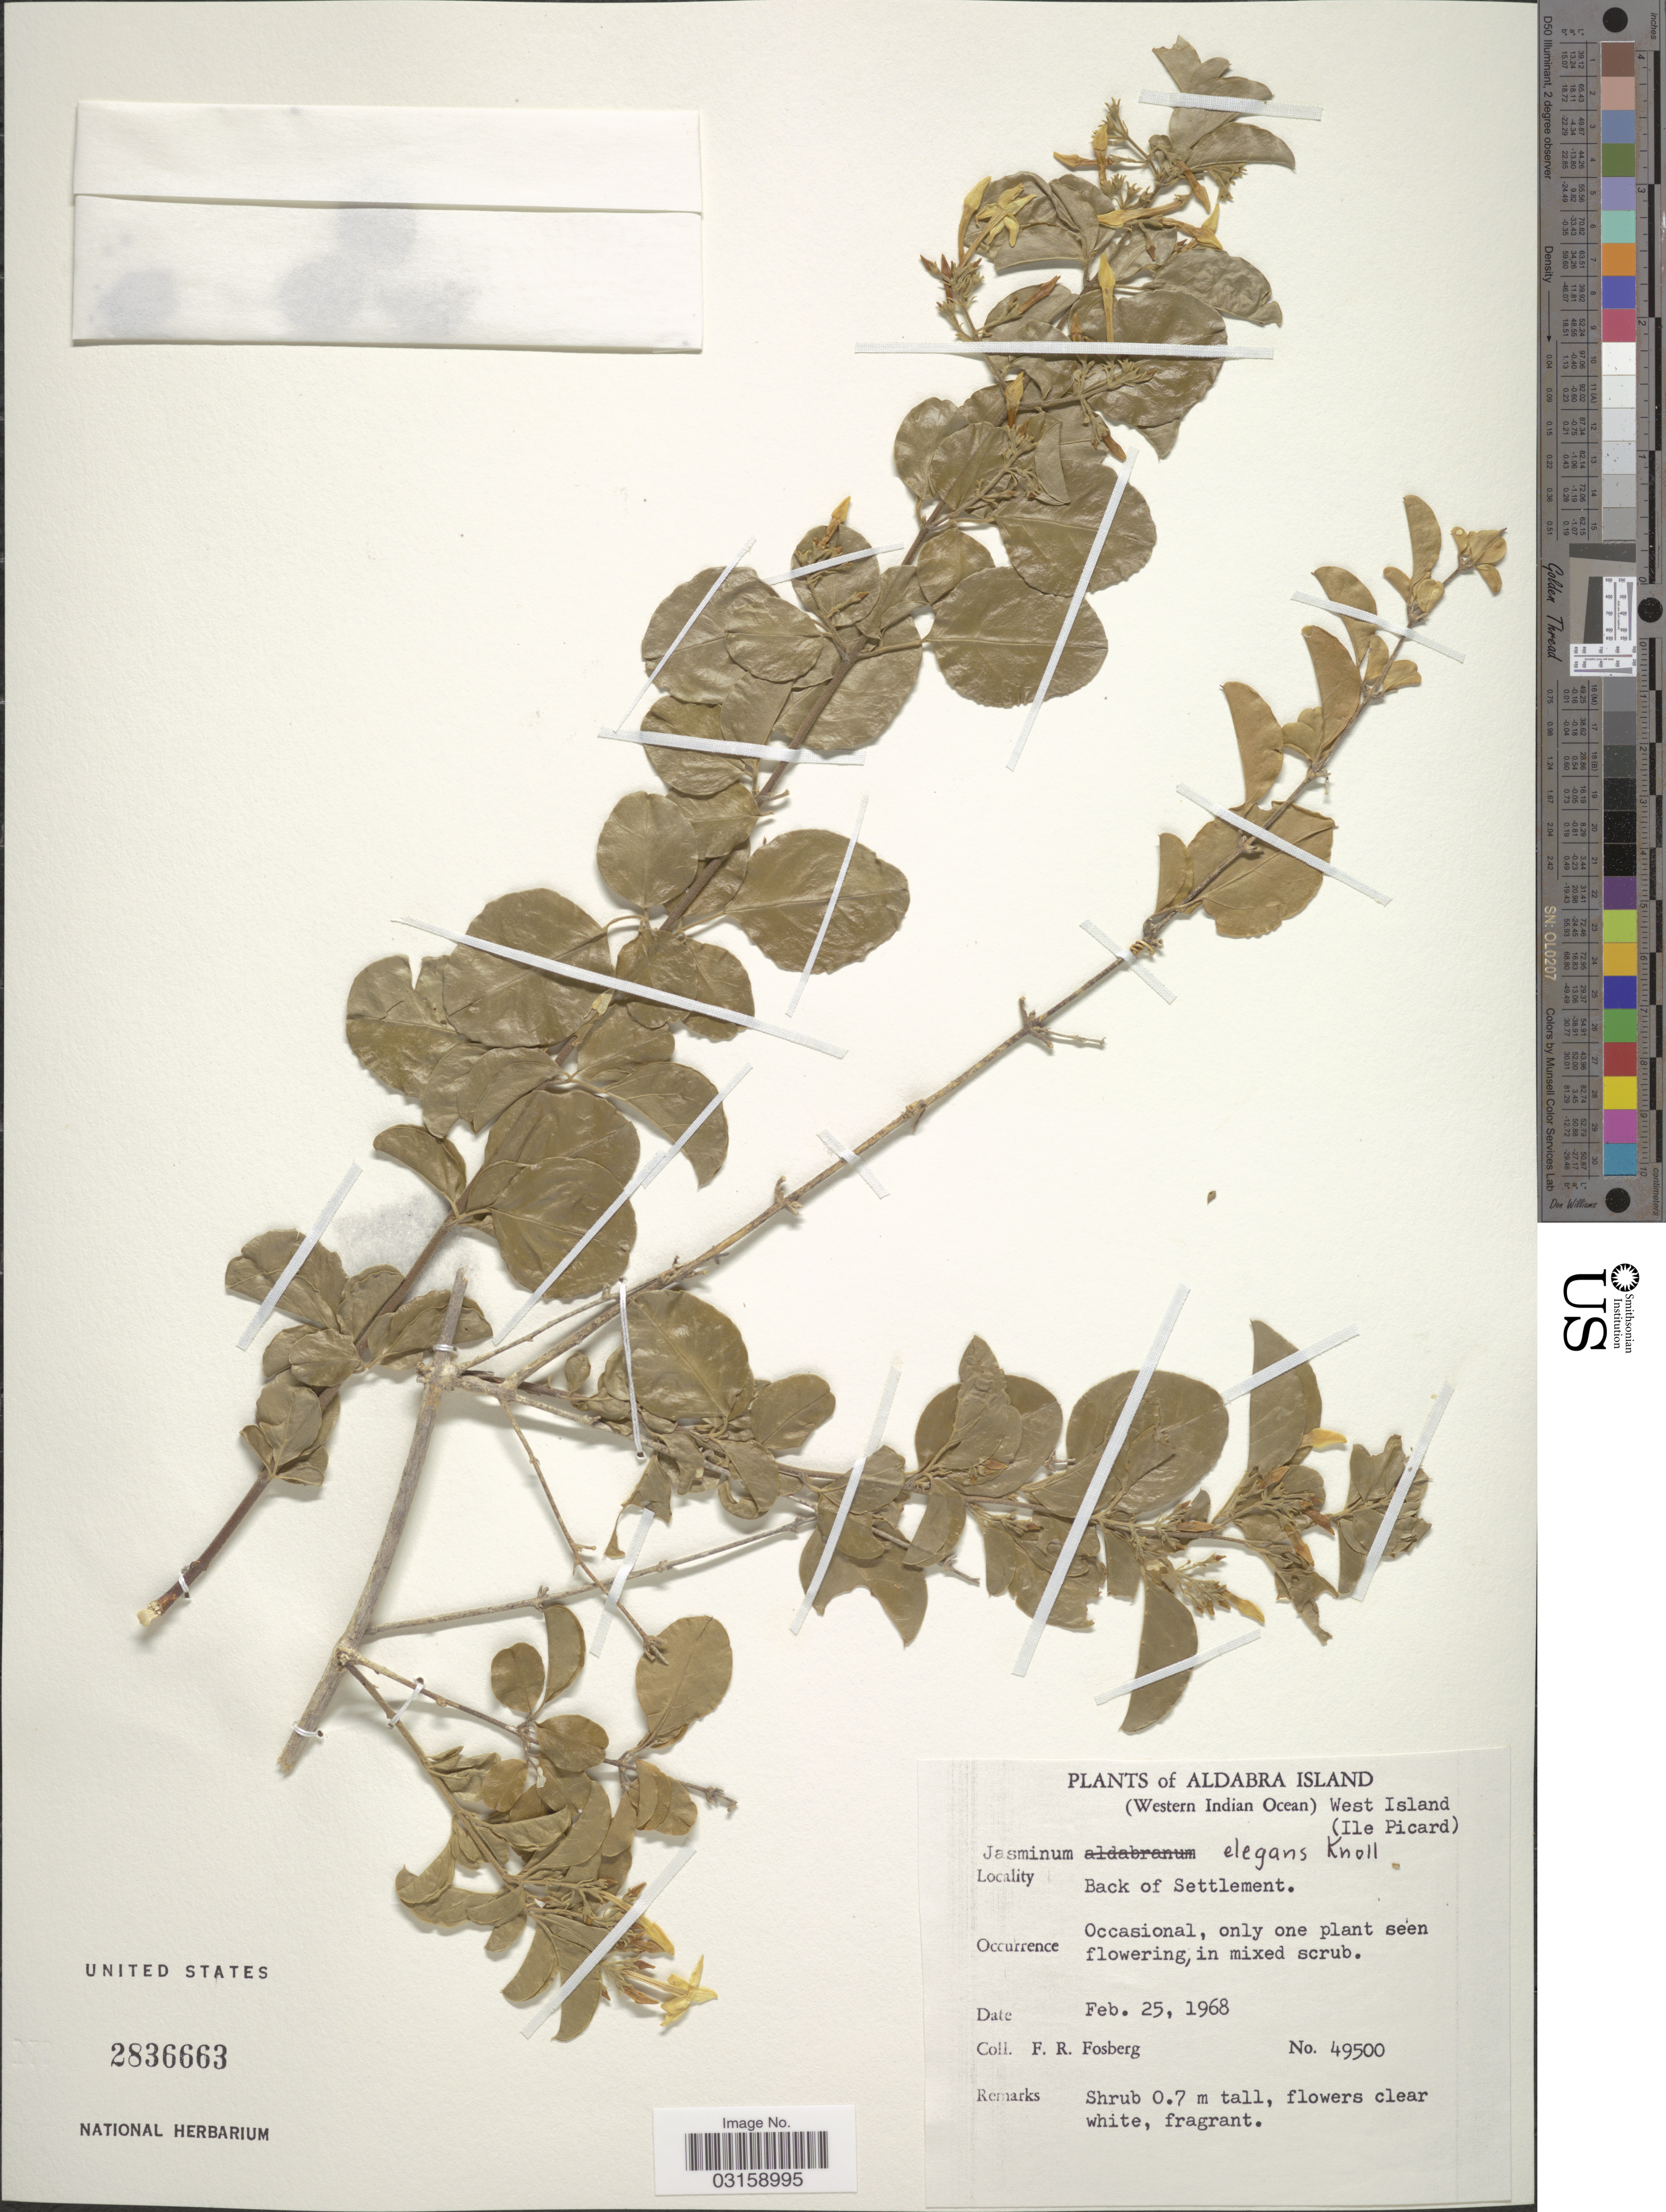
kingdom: Plantae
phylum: Tracheophyta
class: Magnoliopsida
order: Lamiales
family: Oleaceae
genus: Jasminum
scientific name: Jasminum elegans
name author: Knobl.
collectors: F. R. Fosberg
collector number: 49500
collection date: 1968-02-25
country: Seychelles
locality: Aldabra Island. (Western Indian Ocean). West Island (Ile Picard). Back of Settlement.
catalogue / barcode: US 2836663